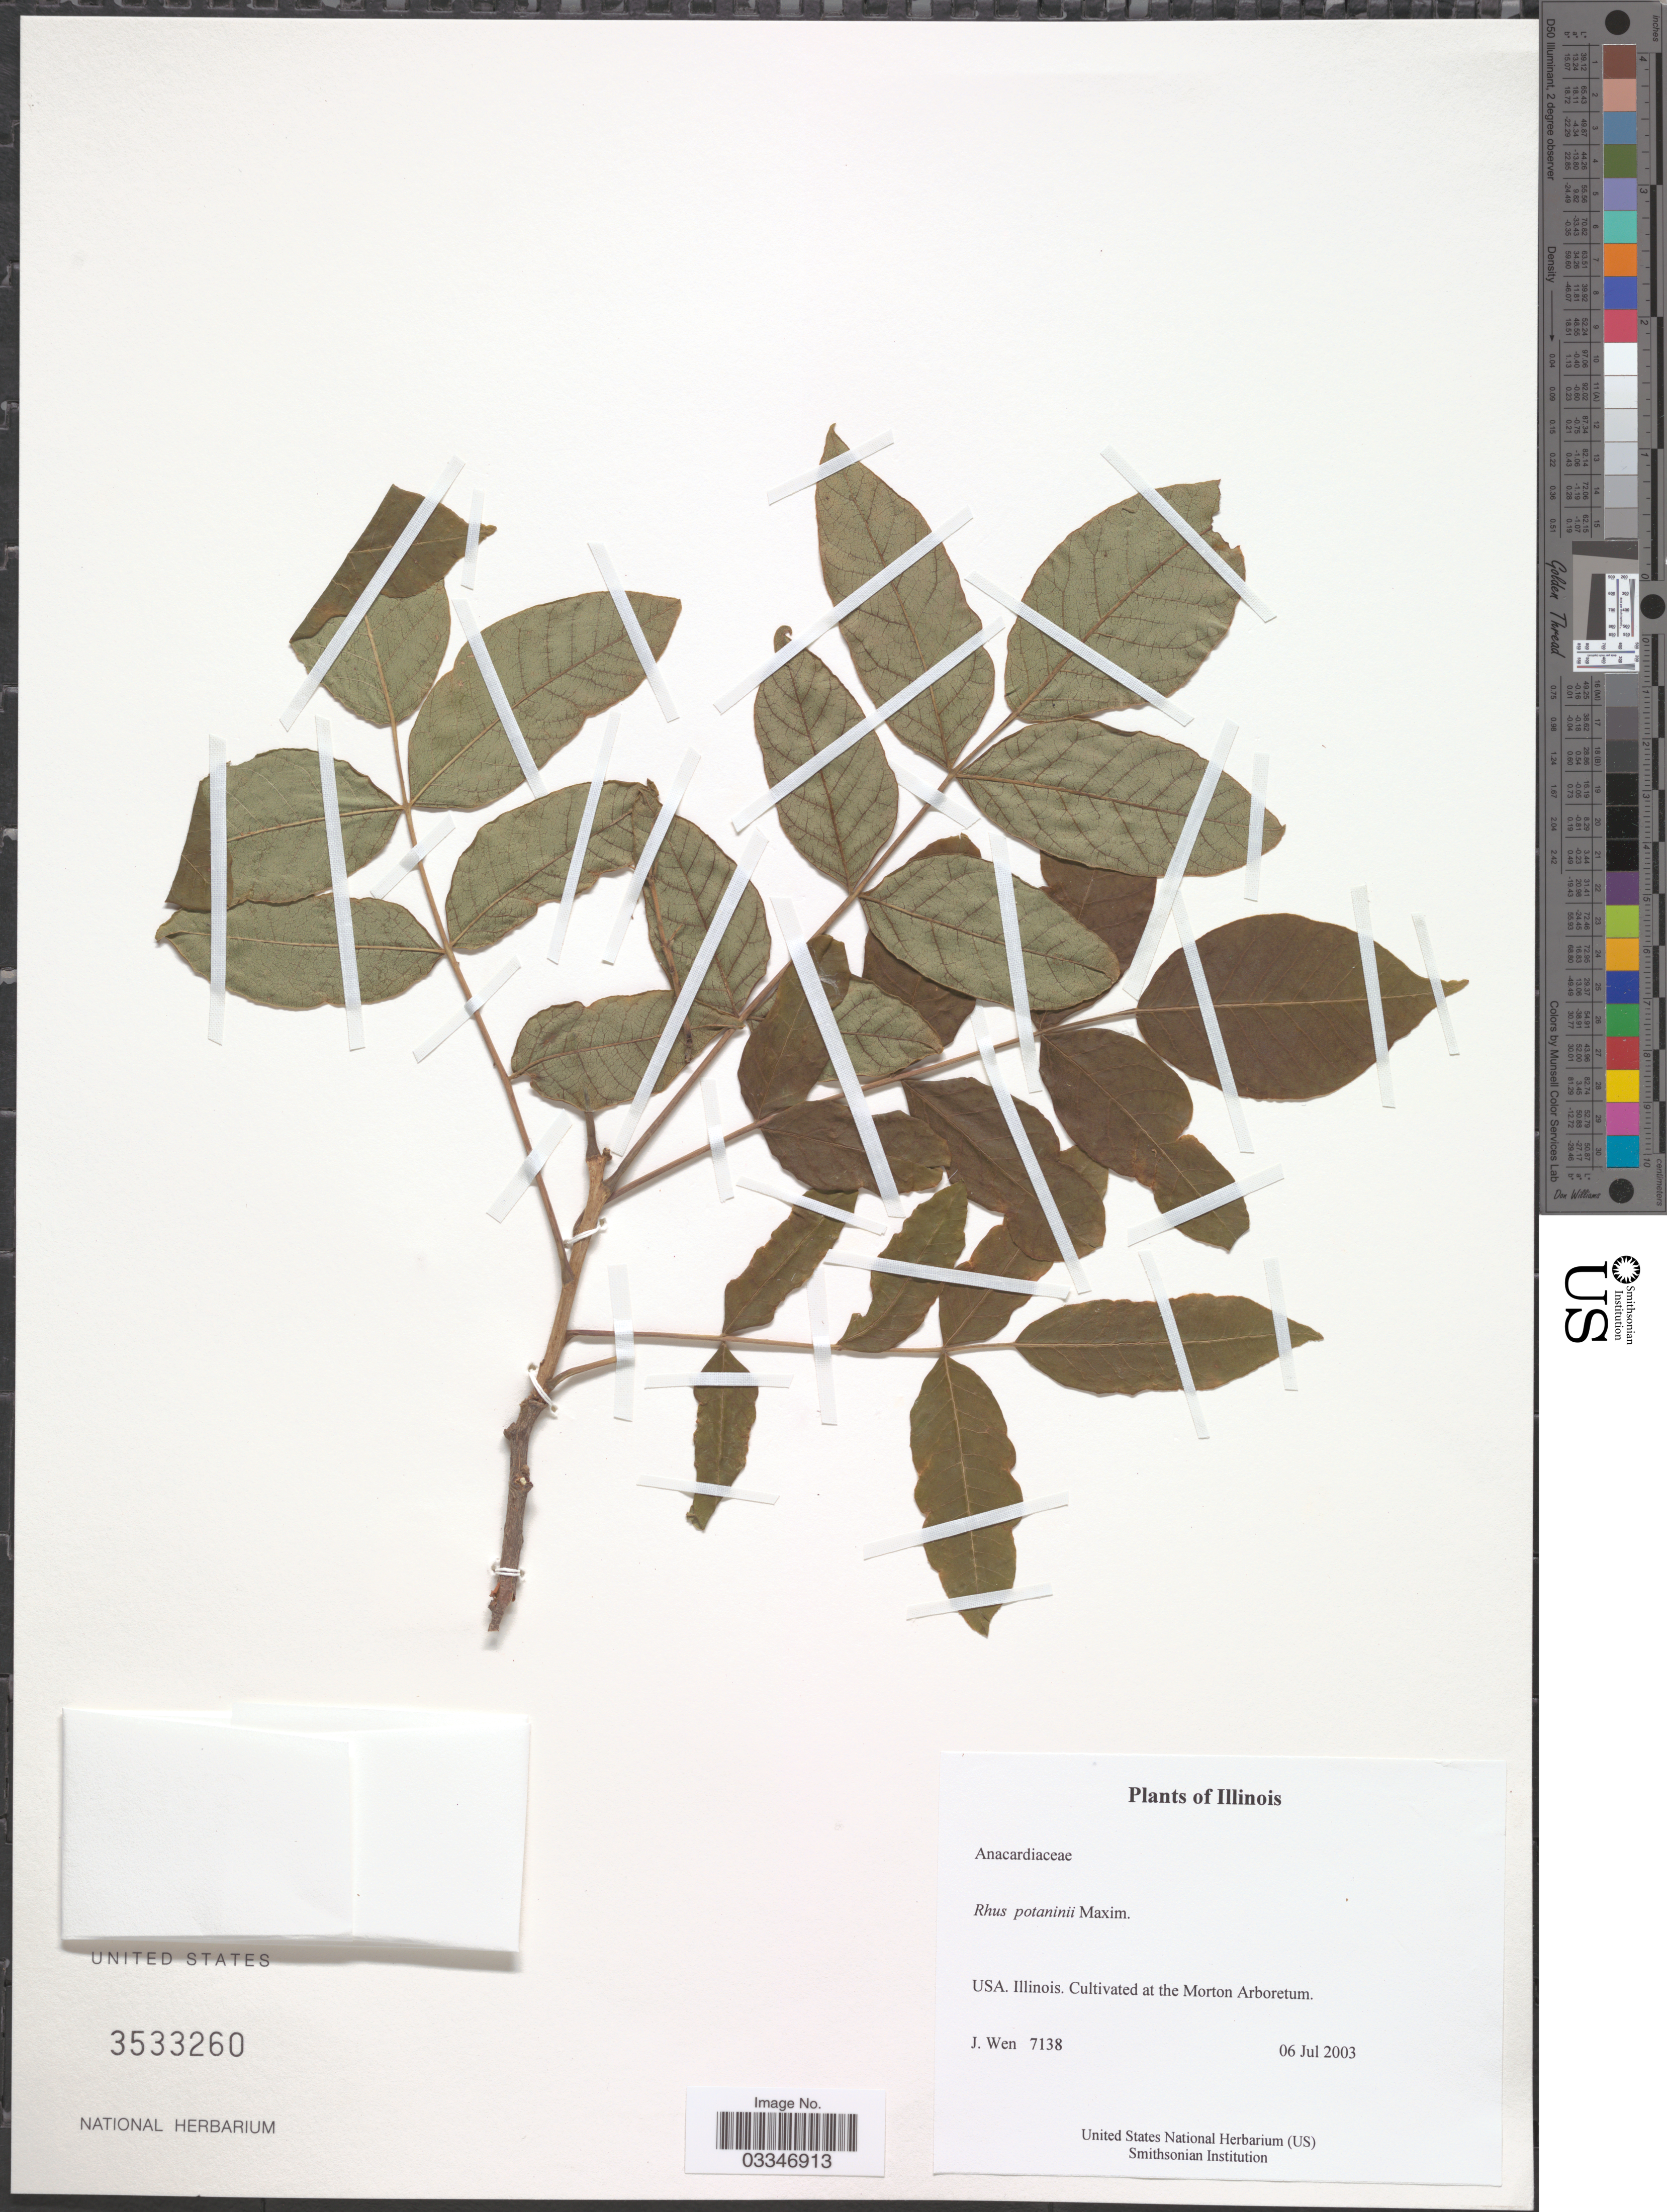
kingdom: Plantae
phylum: Tracheophyta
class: Magnoliopsida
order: Sapindales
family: Anacardiaceae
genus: Rhus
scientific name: Rhus potaninii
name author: Maxim.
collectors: J. Wen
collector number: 7138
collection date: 2003-07-06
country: United States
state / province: Illinois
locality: At the Morton Arboretum. MA-68-51-2.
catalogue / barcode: US 3533260